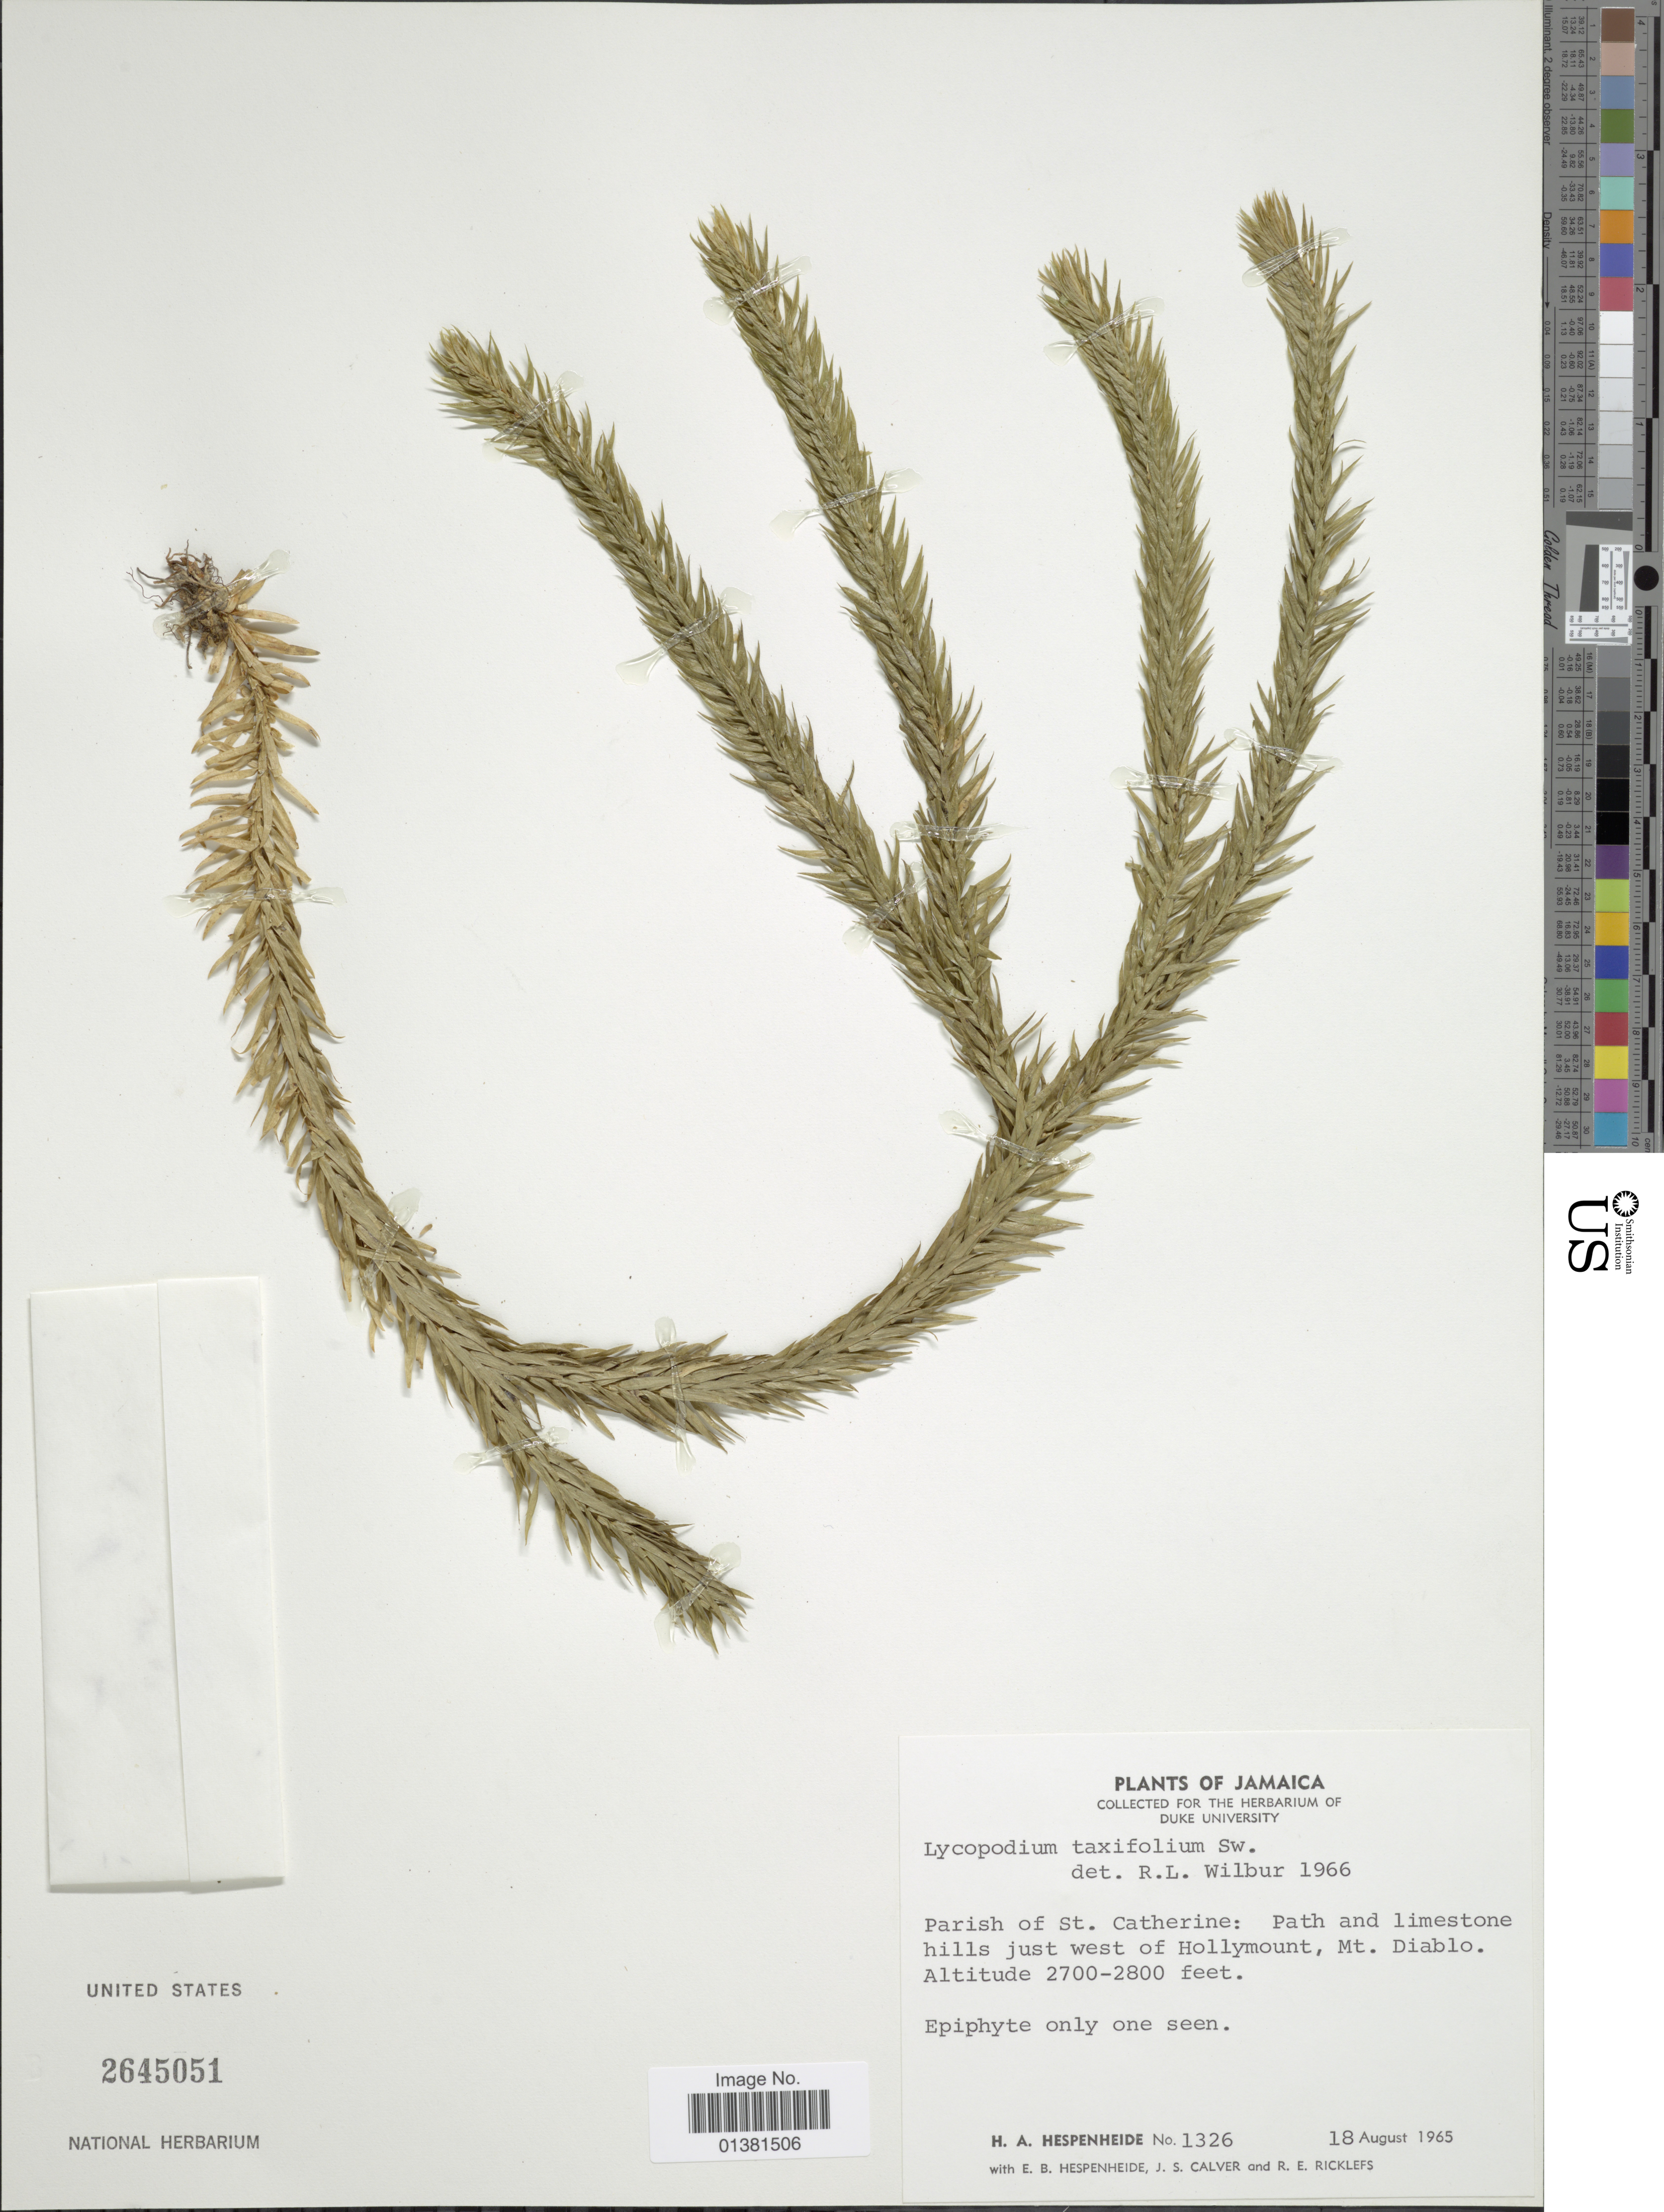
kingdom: Plantae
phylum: Tracheophyta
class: Lycopodiopsida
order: Lycopodiales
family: Lycopodiaceae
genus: Phlegmariurus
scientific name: Phlegmariurus taxifolius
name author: (Sw.) Á. Löve & D. Löve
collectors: H. A. Hespenheide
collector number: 1326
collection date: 1965-08-18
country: Jamaica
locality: Parish of St. Catherine: Path and limestone hills just west of Hollymount, Mt. Diablo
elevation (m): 823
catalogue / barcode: US 2645051